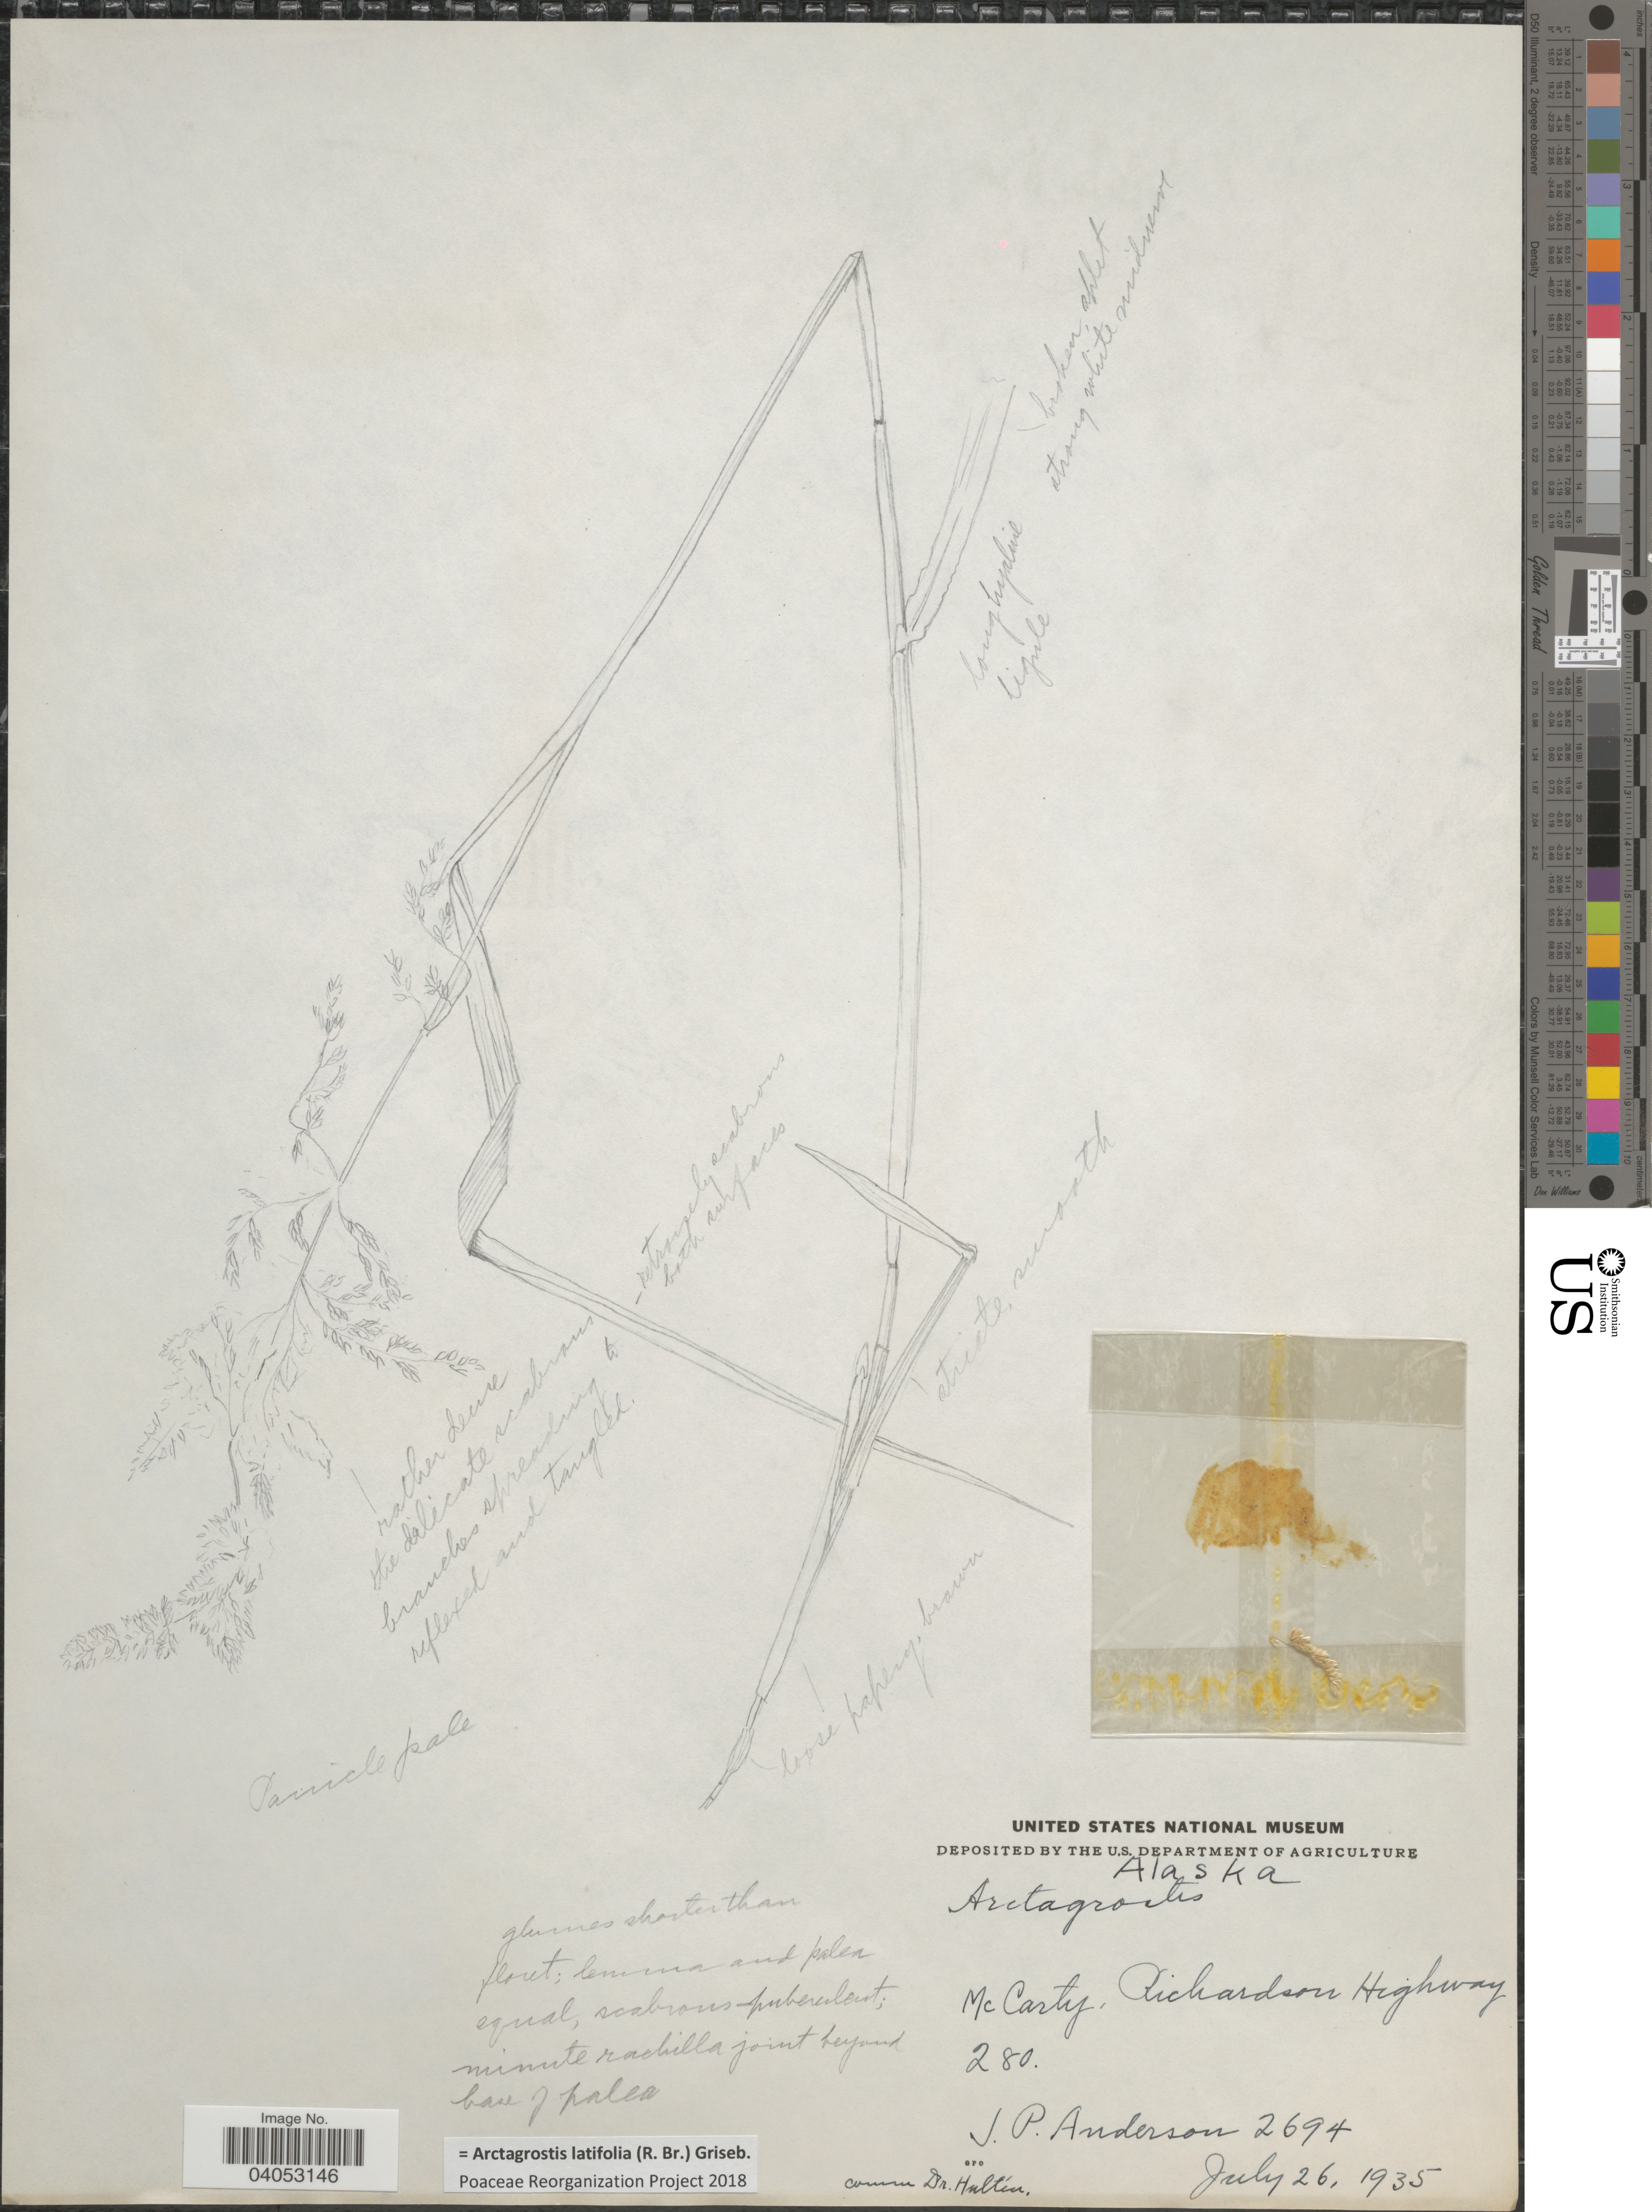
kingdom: Plantae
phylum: Tracheophyta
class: Liliopsida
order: Poales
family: Poaceae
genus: Arctagrostis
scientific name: Arctagrostis latifolia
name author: (R. Br.) Griseb.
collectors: J. P. Anderson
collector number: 2694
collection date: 1935-07-26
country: United States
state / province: Alaska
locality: McCarthy, Richardson Highway.